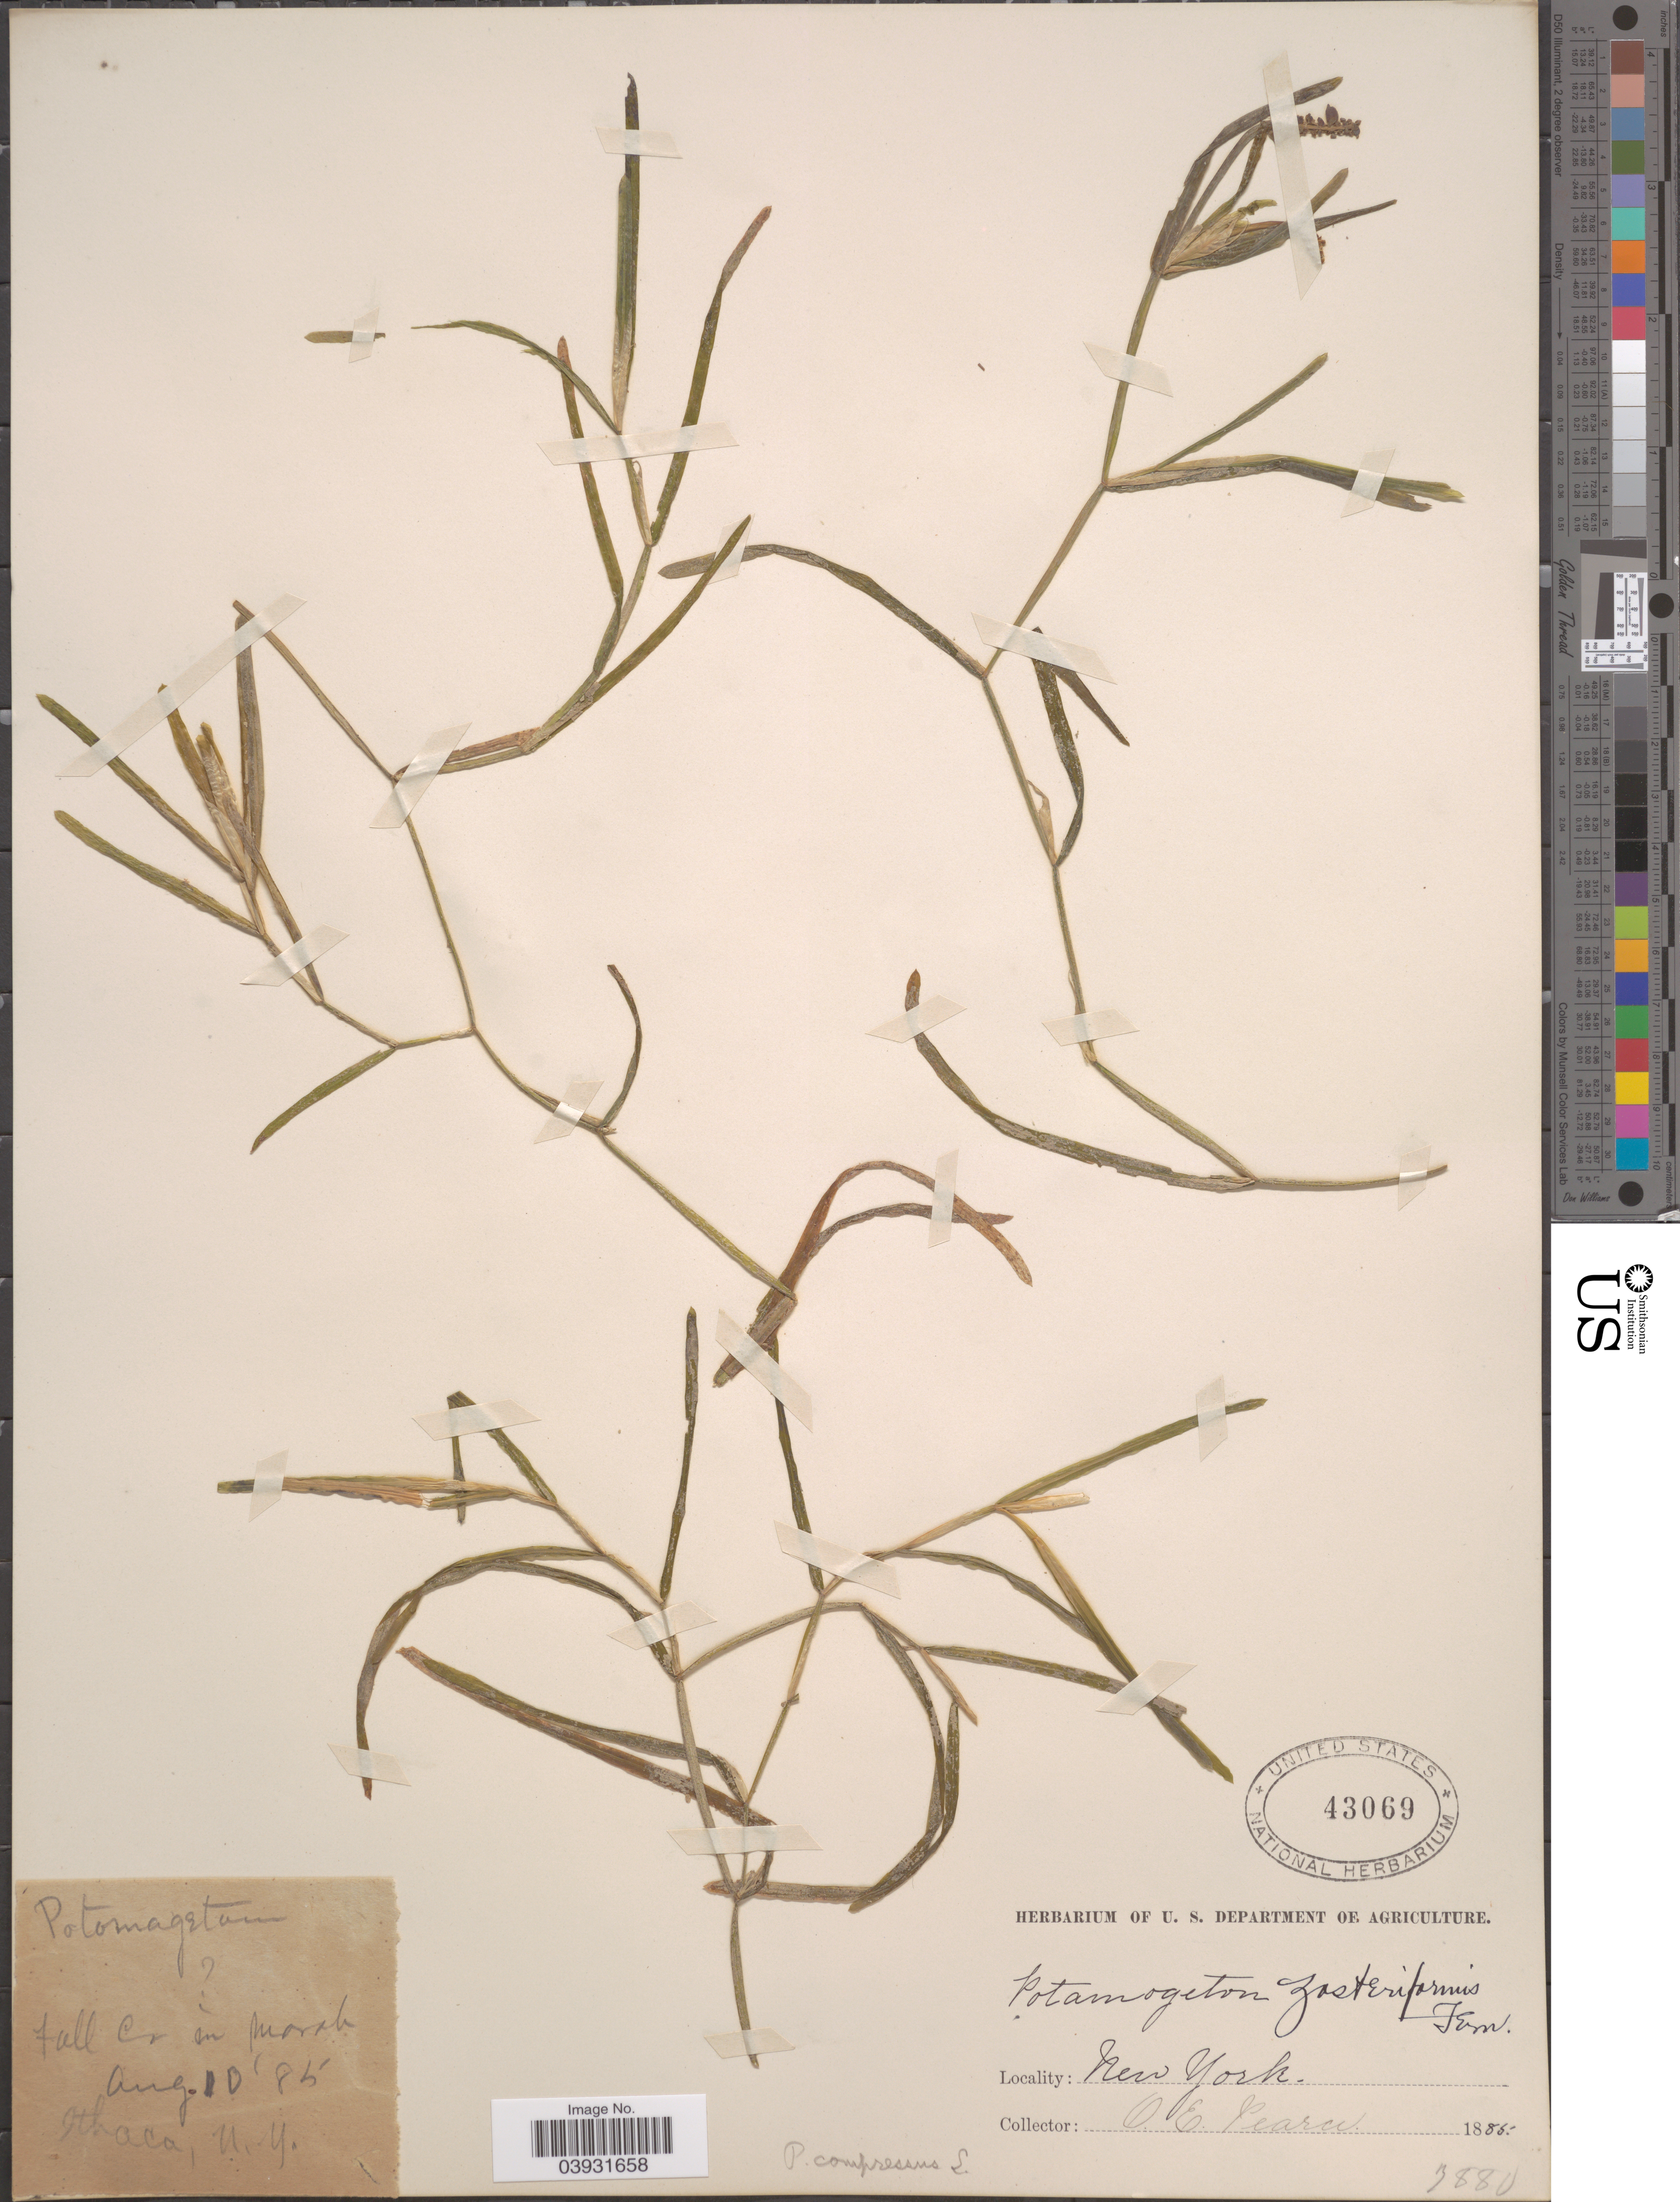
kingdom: Plantae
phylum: Tracheophyta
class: Liliopsida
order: Alismatales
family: Potamogetonaceae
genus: Potamogeton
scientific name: Potamogeton zosterifolius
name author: Schumach.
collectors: O. E. Pearce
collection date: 1885-08-10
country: United States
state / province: New York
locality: Ithaca.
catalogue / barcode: US 43069